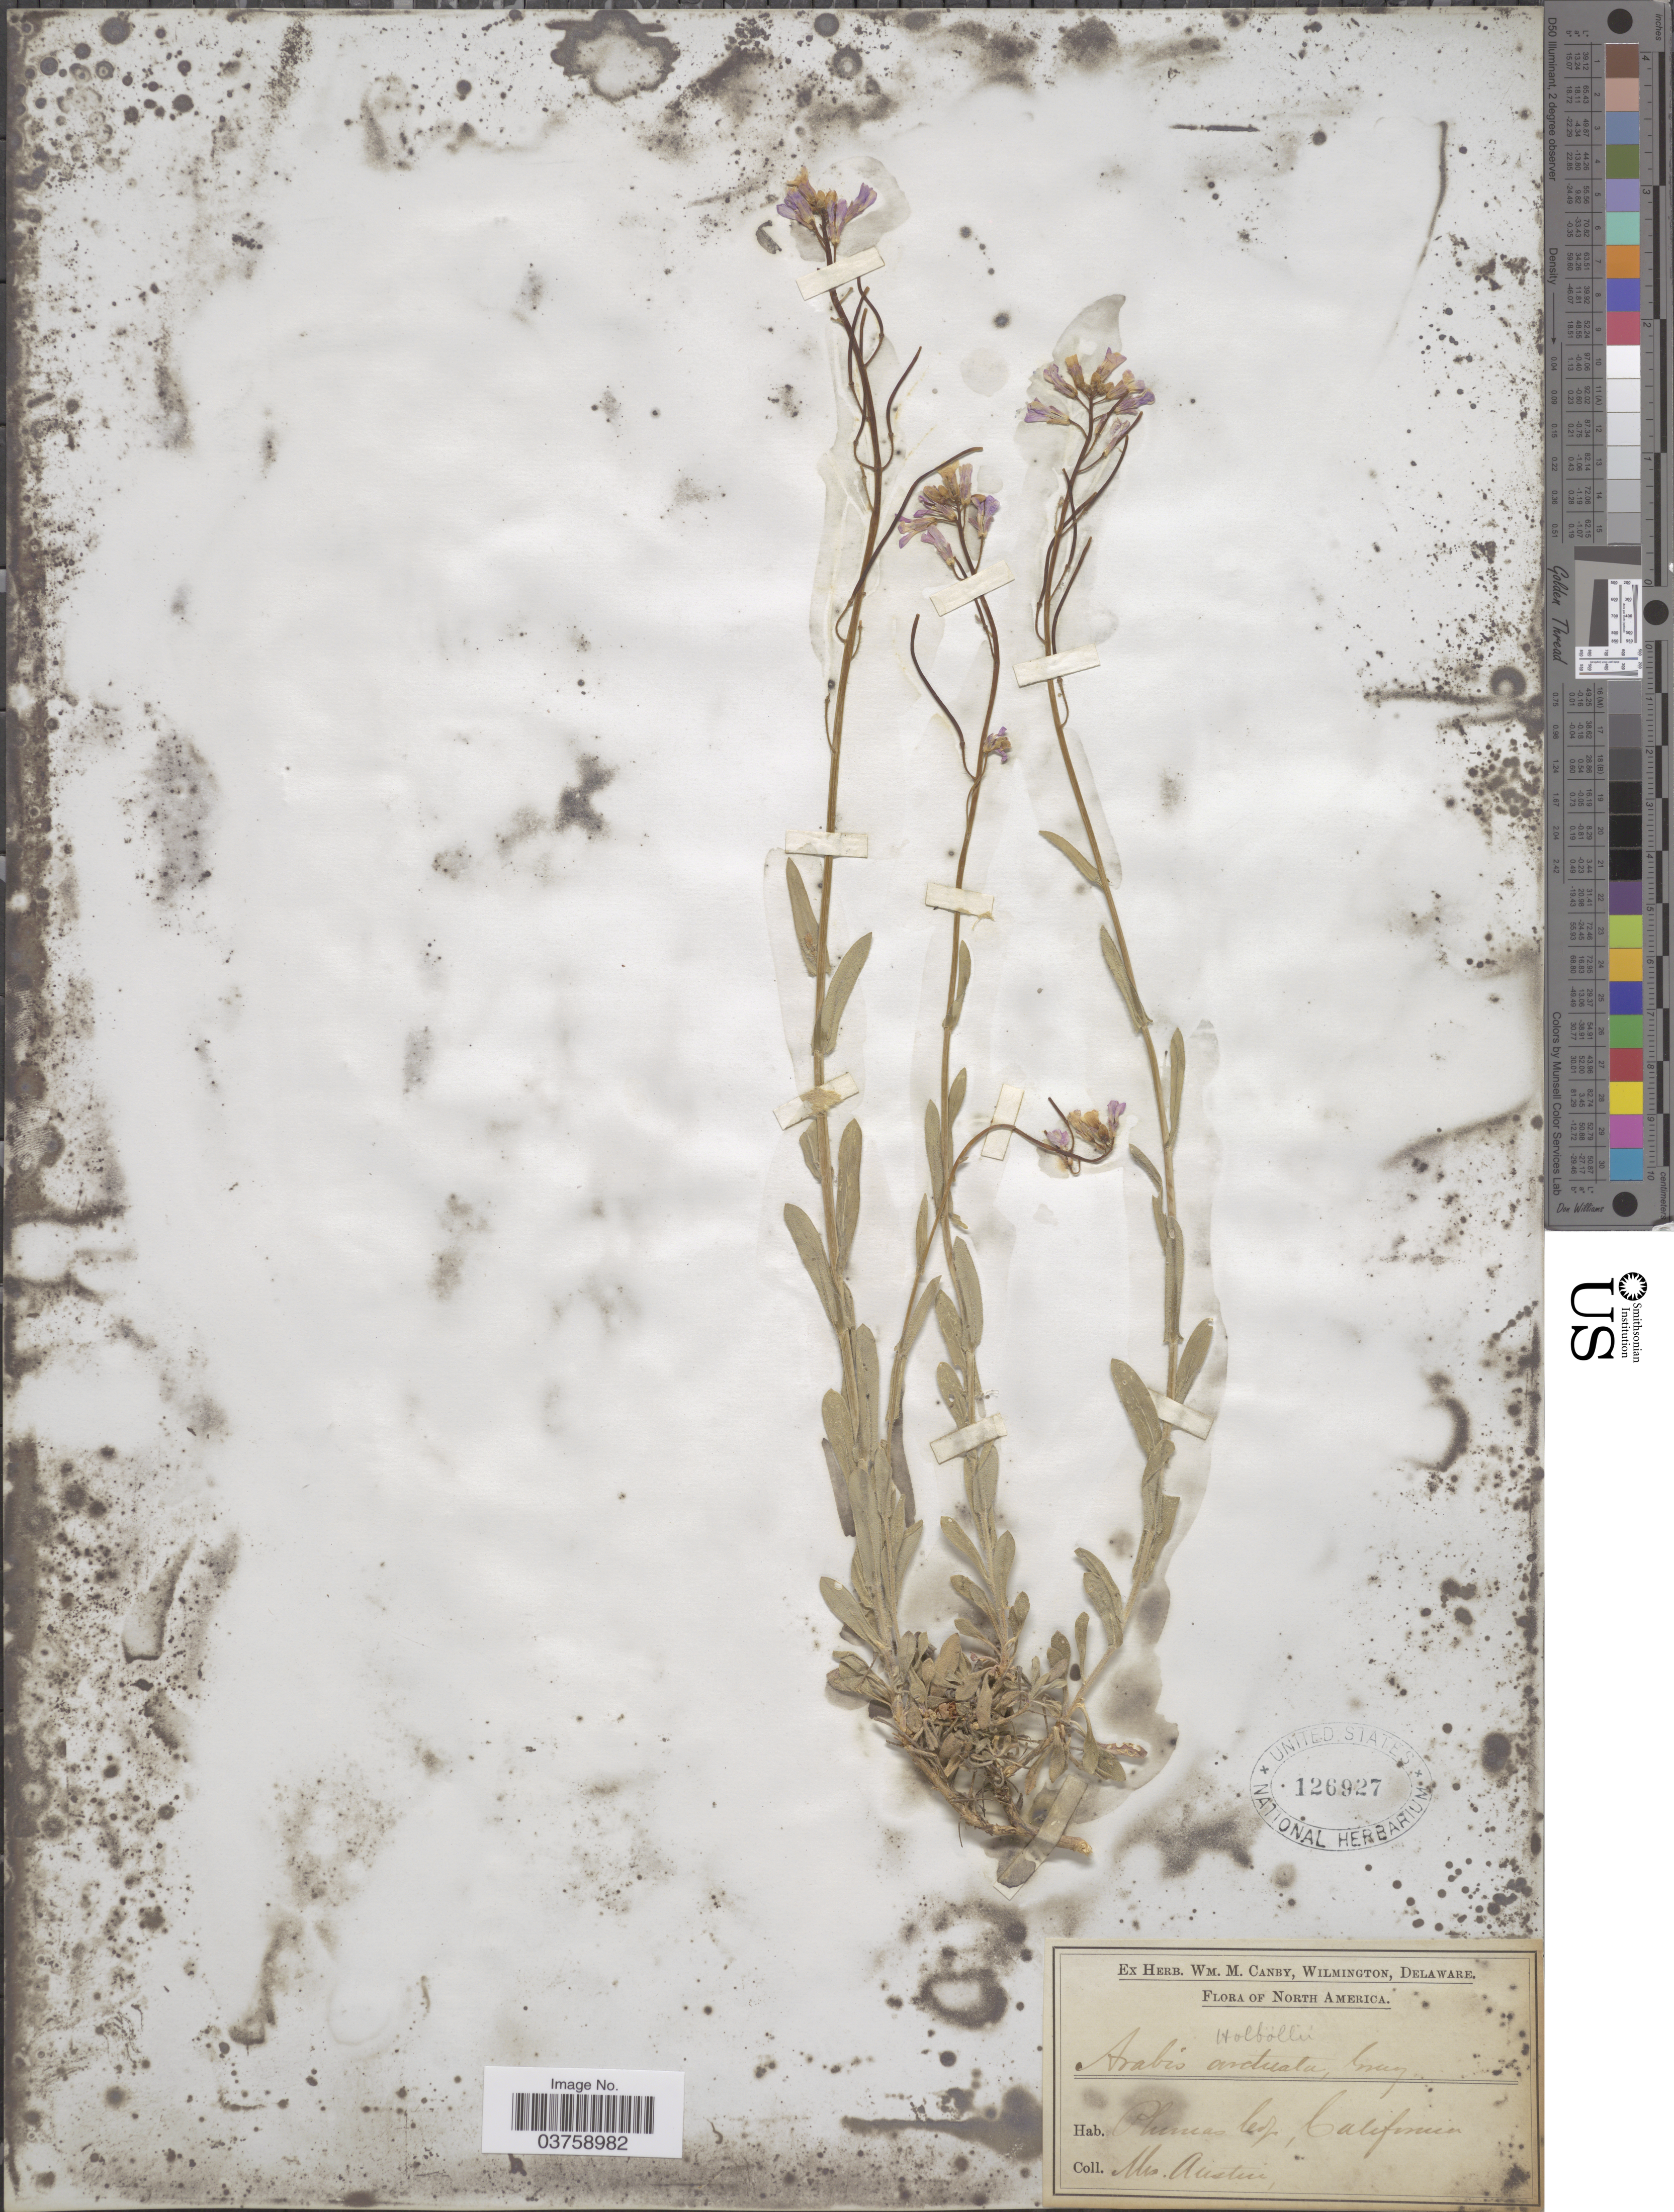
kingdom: Plantae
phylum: Tracheophyta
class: Magnoliopsida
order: Brassicales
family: Brassicaceae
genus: Arabis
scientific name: Arabis sparsiflora var. arcuata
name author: (Nutt.) Rollins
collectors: Austin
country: United States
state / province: California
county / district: Plumas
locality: Plumas Co.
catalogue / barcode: US 126927